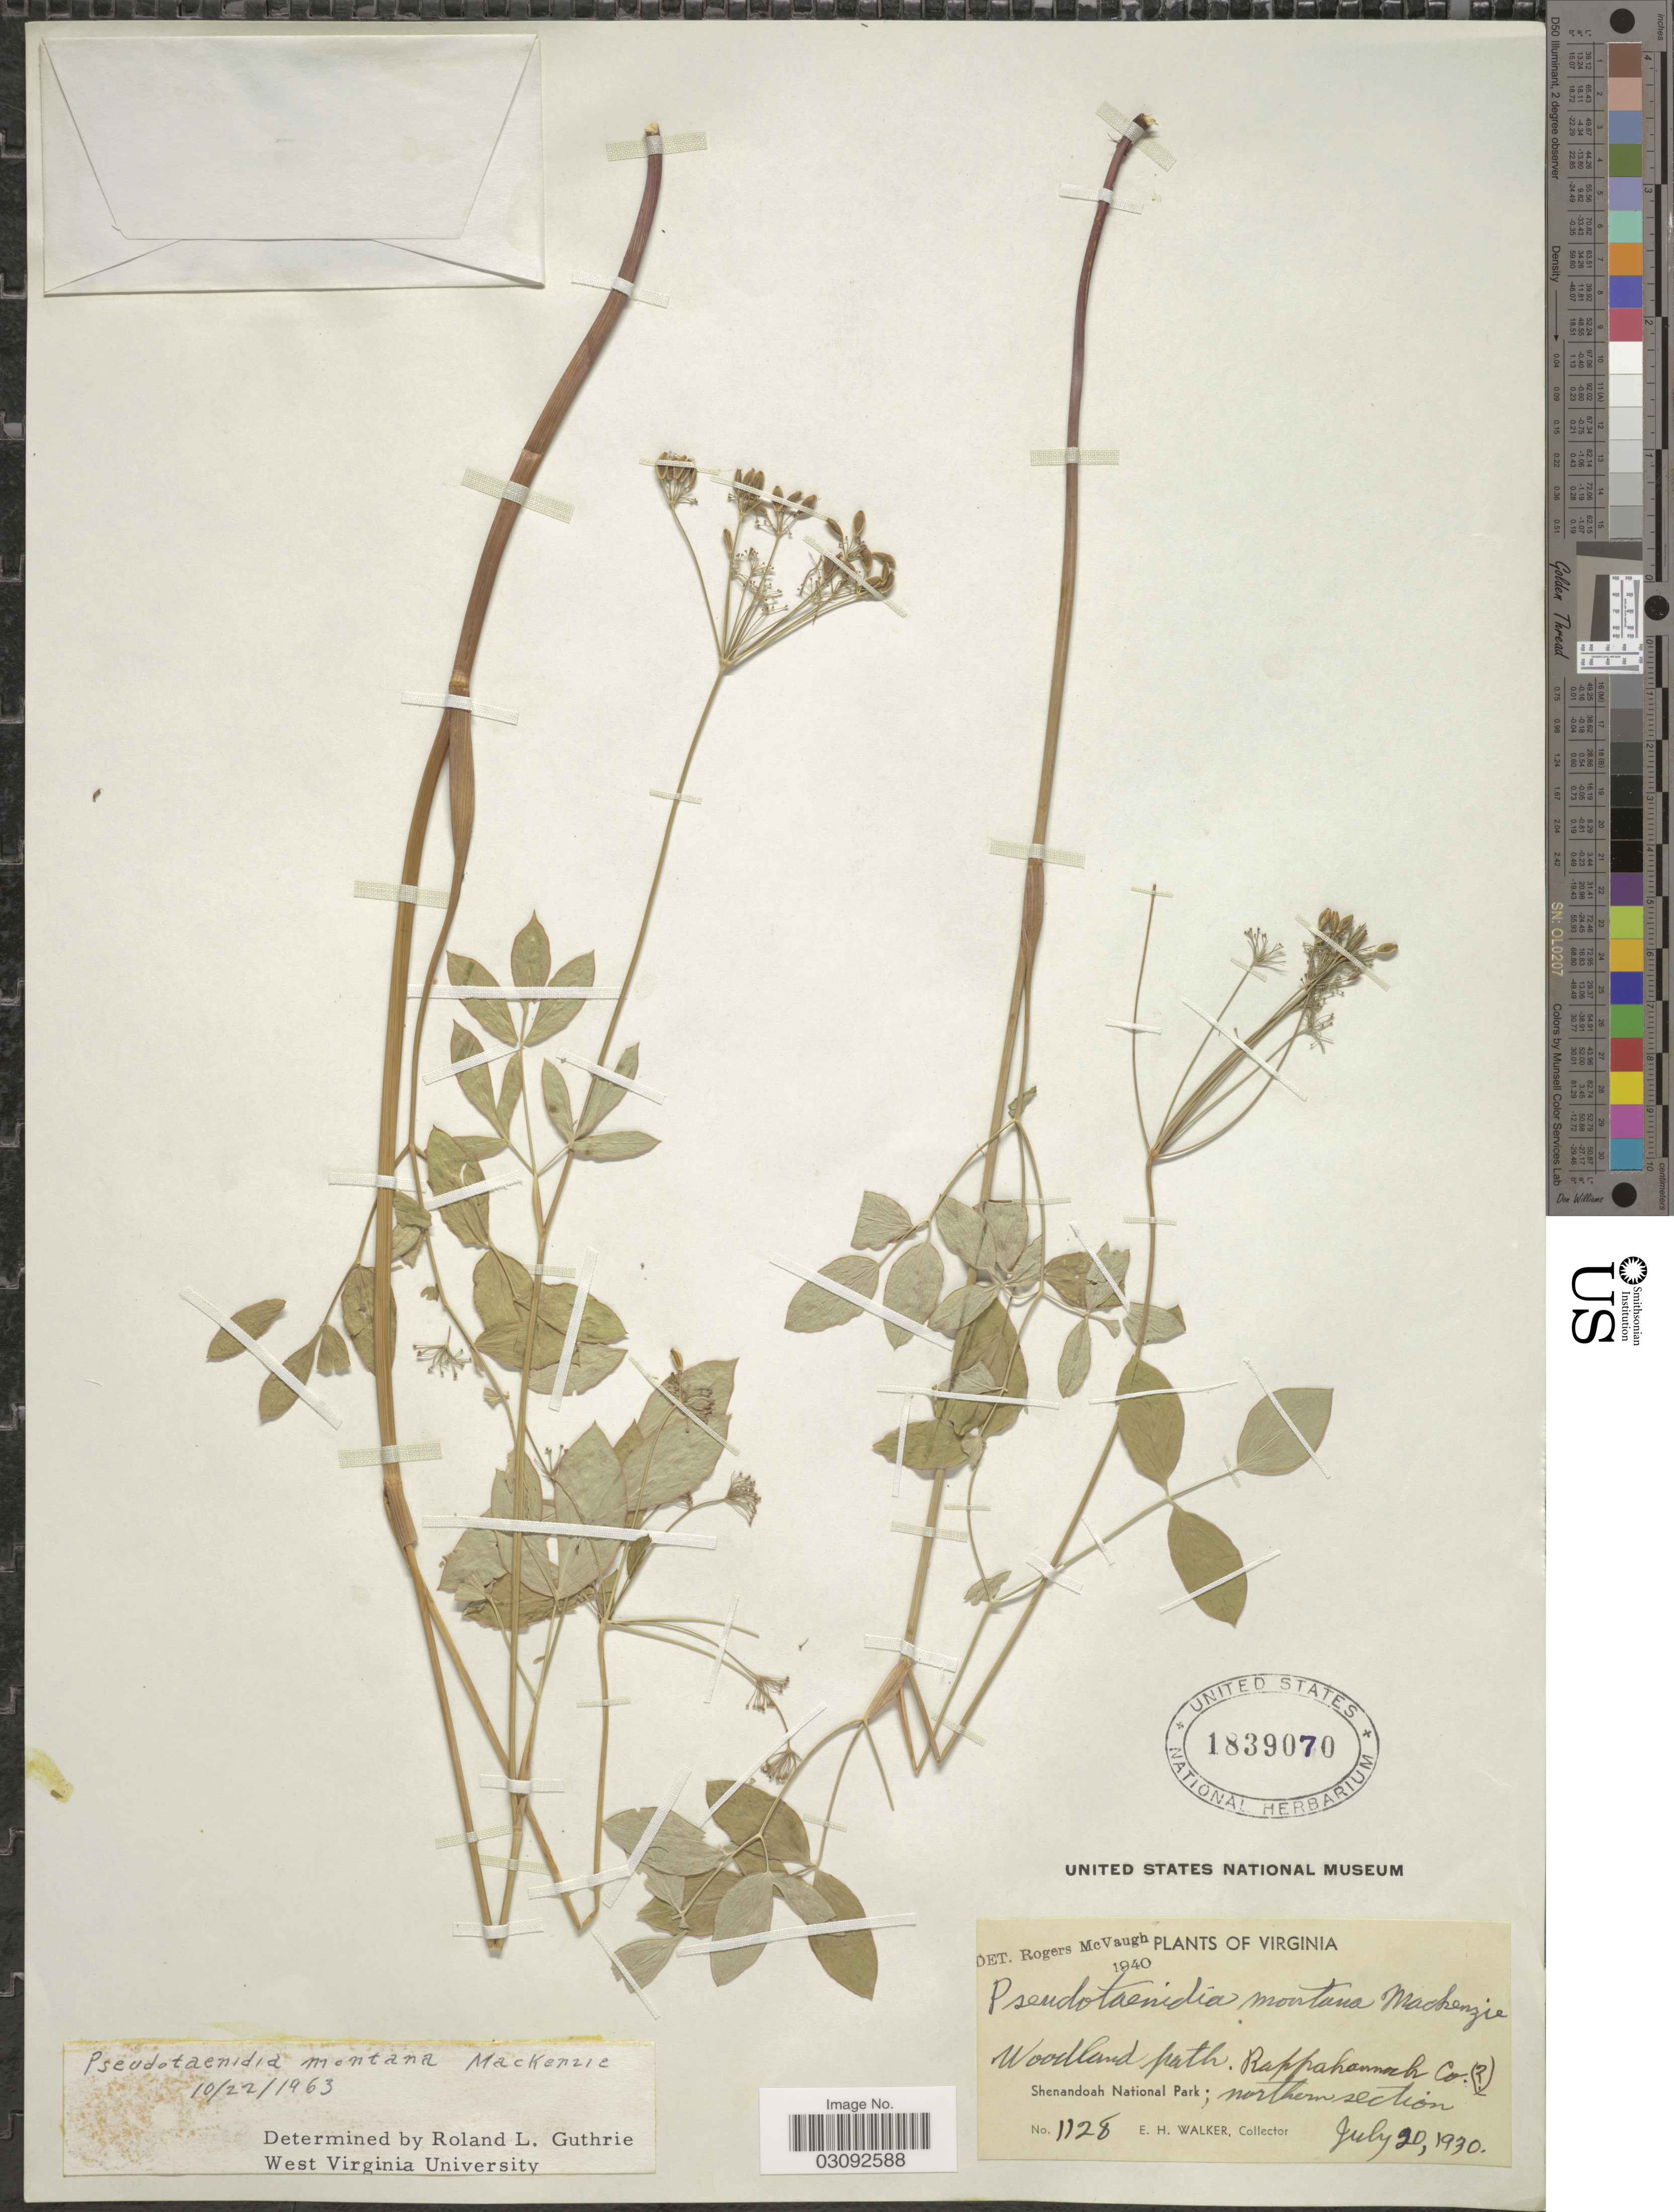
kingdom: Plantae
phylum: Tracheophyta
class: Magnoliopsida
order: Apiales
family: Apiaceae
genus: Pseudotaenidia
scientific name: Pseudotaenidia montana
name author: Mack.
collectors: E. H. Walker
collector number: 1128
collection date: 1930-07-20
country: United States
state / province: Virginia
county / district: Rappahannock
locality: Woodland path. Rappahannock Co. ( [unsure placement]). Shenandoah National Park; northern section.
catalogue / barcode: US 1839070